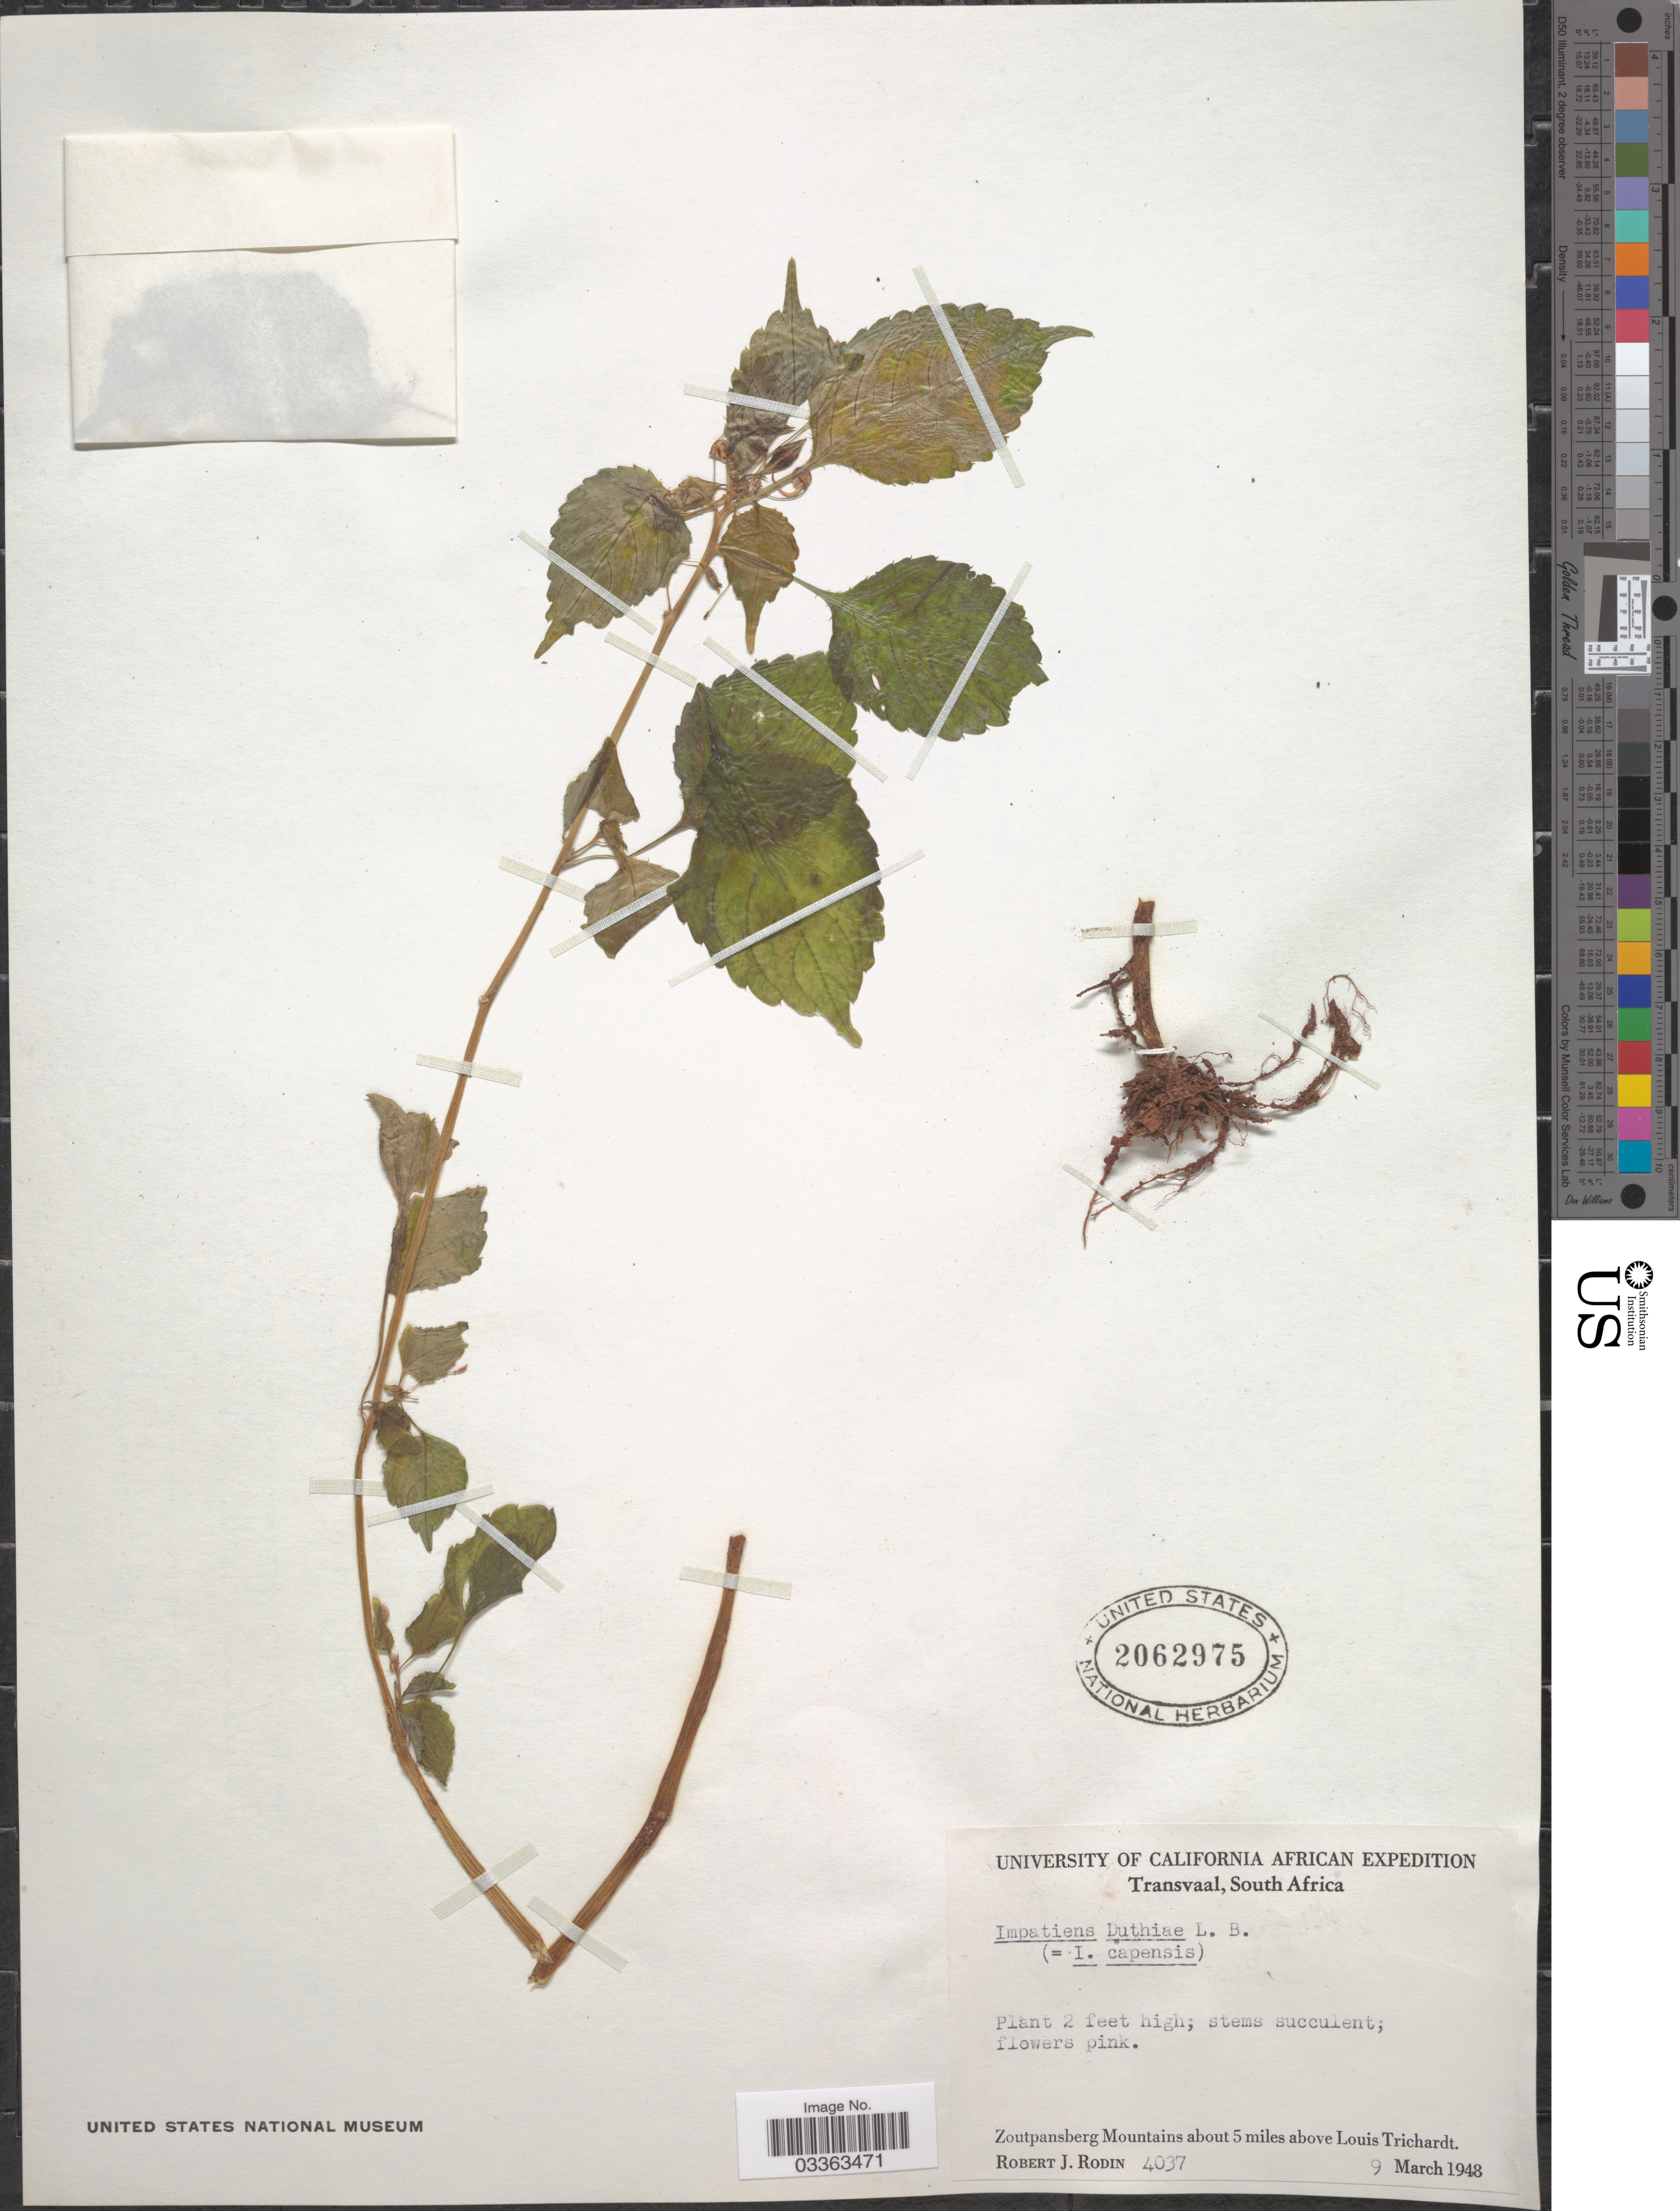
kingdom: Plantae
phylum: Tracheophyta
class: Magnoliopsida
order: Ericales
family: Balsaminaceae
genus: Impatiens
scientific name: Impatiens duthieae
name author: Bolus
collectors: R. J. Rodin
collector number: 4037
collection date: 1948-03-09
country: South Africa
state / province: Limpopo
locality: Transvaal, Zoutpansberg Mountains about 5 miles above Louis Trichardt.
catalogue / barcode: US 2062975